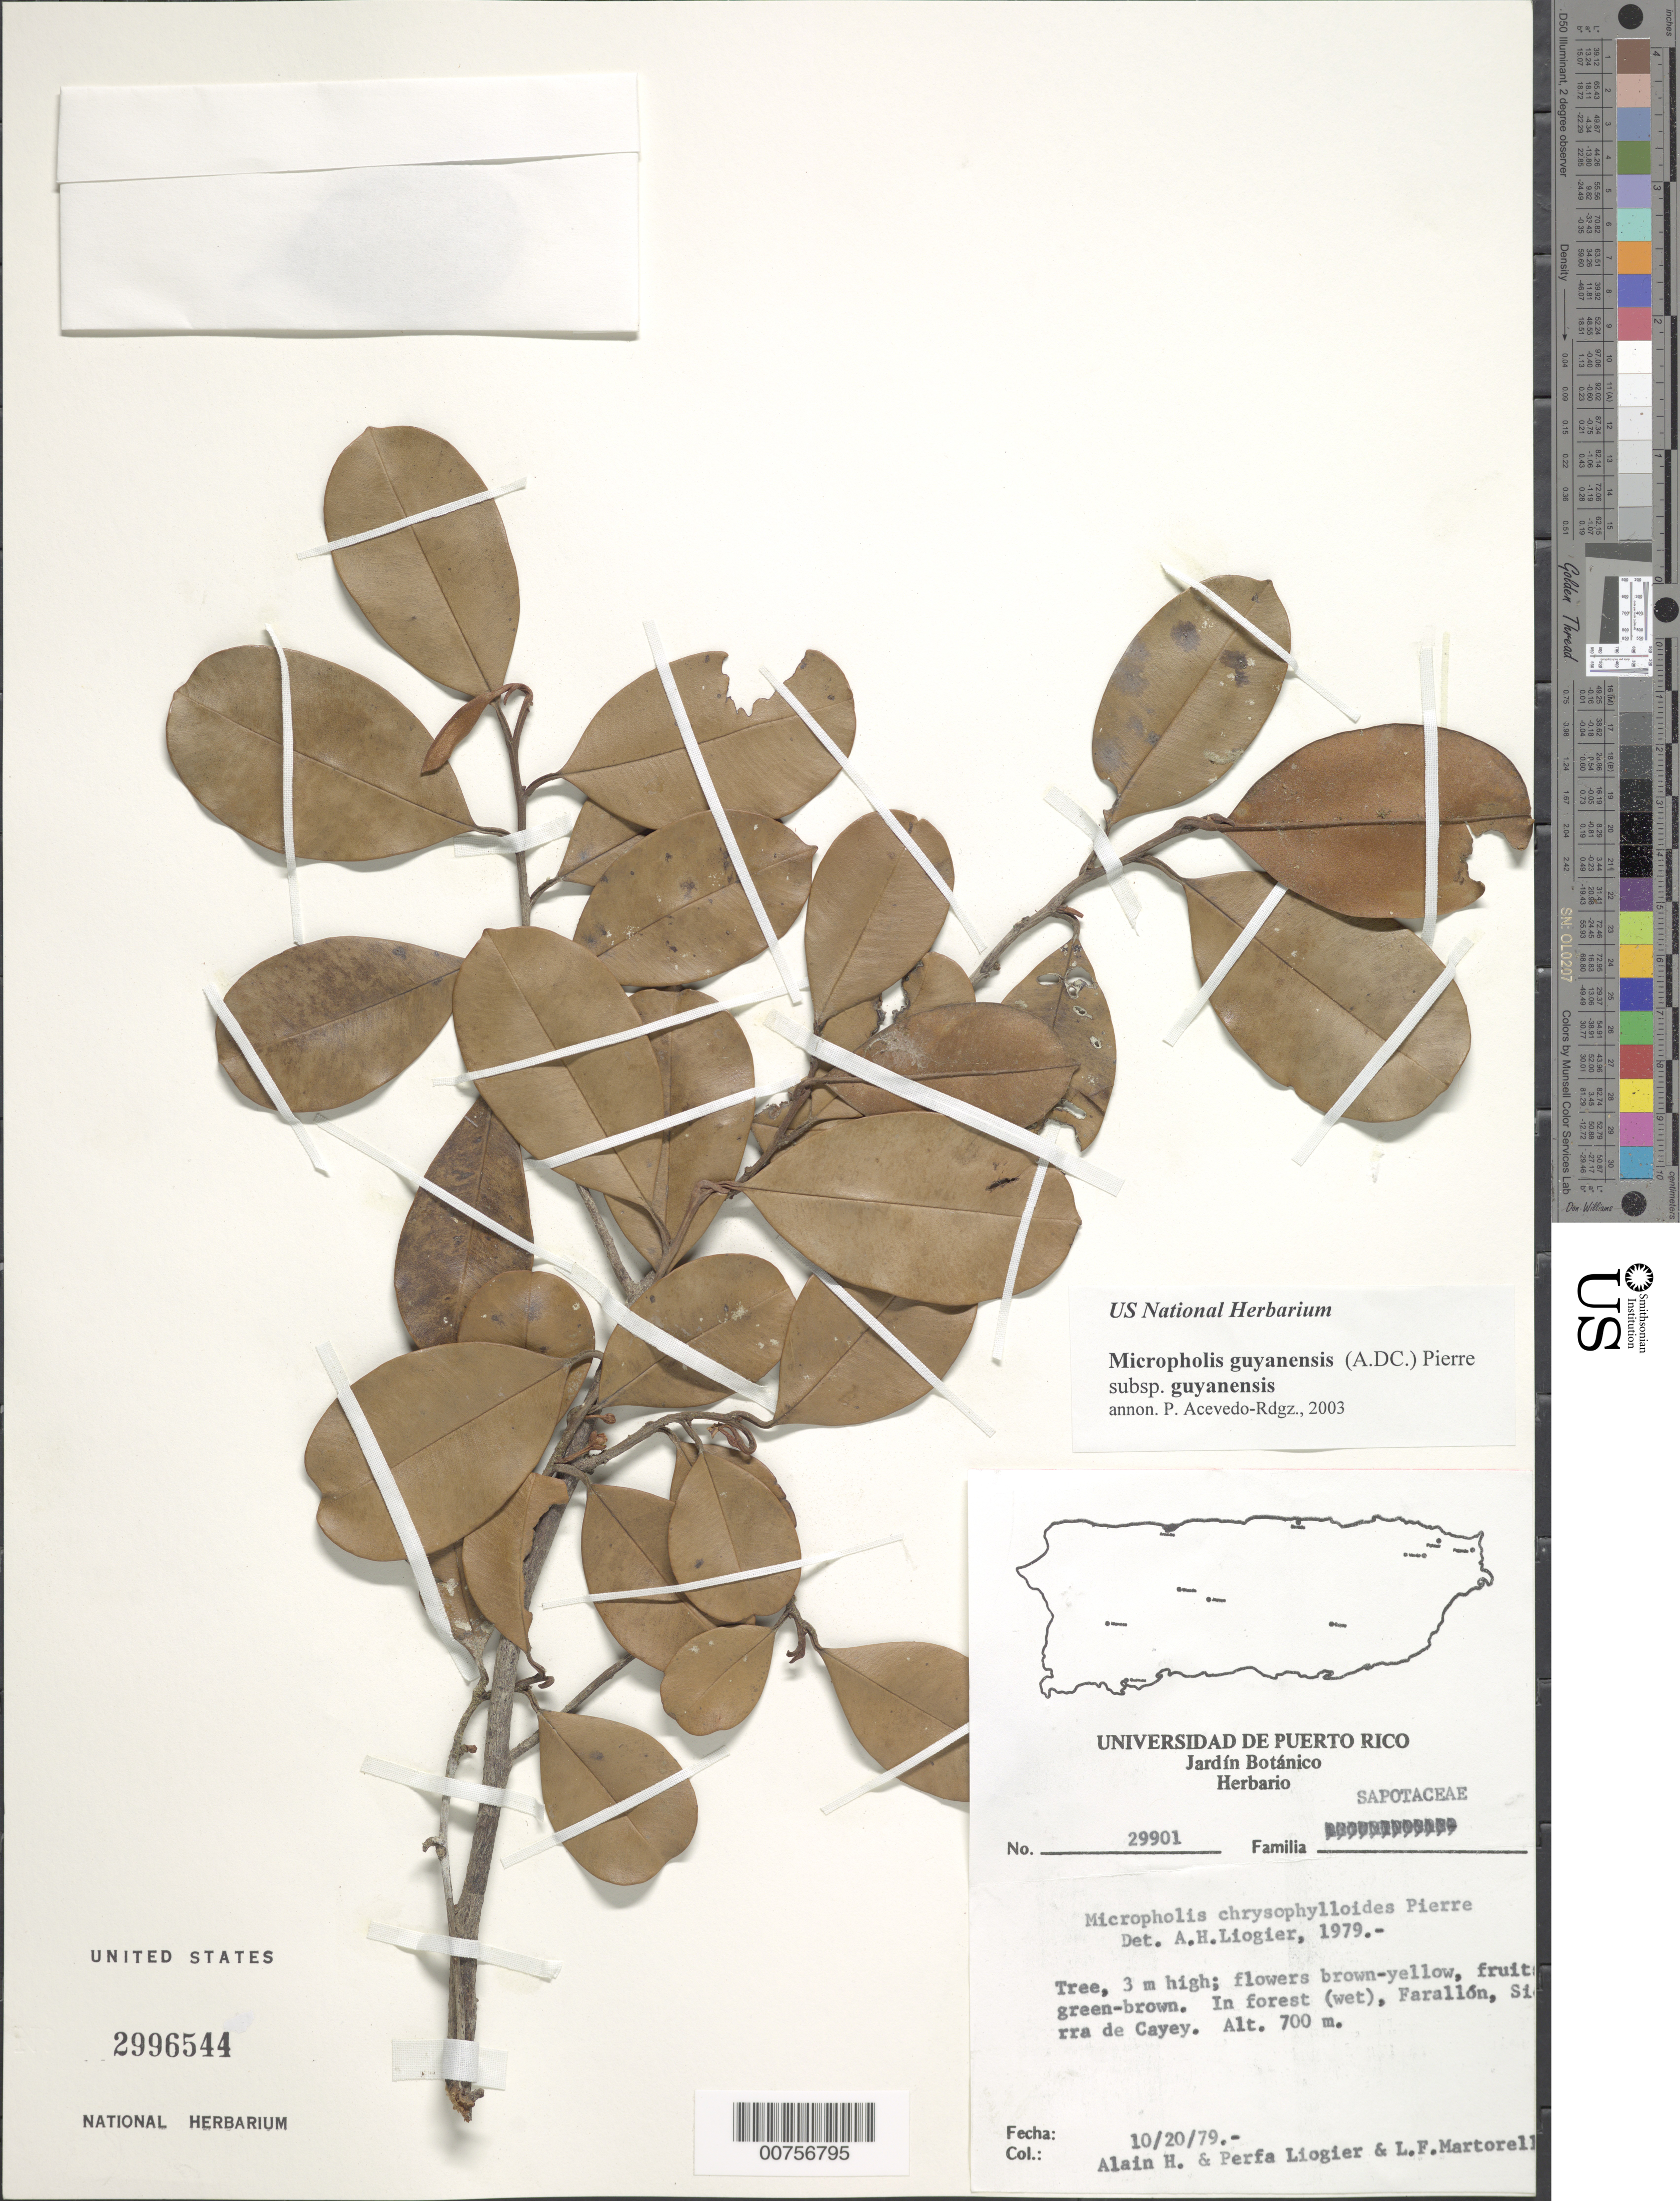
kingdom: Plantae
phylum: Tracheophyta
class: Magnoliopsida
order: Ericales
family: Sapotaceae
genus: Micropholis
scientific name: Micropholis guyanensis subsp. guyanensis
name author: (A. DC.) Pierre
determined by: Acevedo-Rodríguez, P., (BOT), Smithsonian Institution - National Museum of Natural History (UNITED STATES)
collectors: A. H. Liogier, M. P. Liogier & L. Martorell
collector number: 29901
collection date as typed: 20 Oct 1979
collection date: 1979-10-20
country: Puerto Rico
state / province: Cayey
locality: Farallón, Sierra de Cayey.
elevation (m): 700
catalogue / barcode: US 2996544